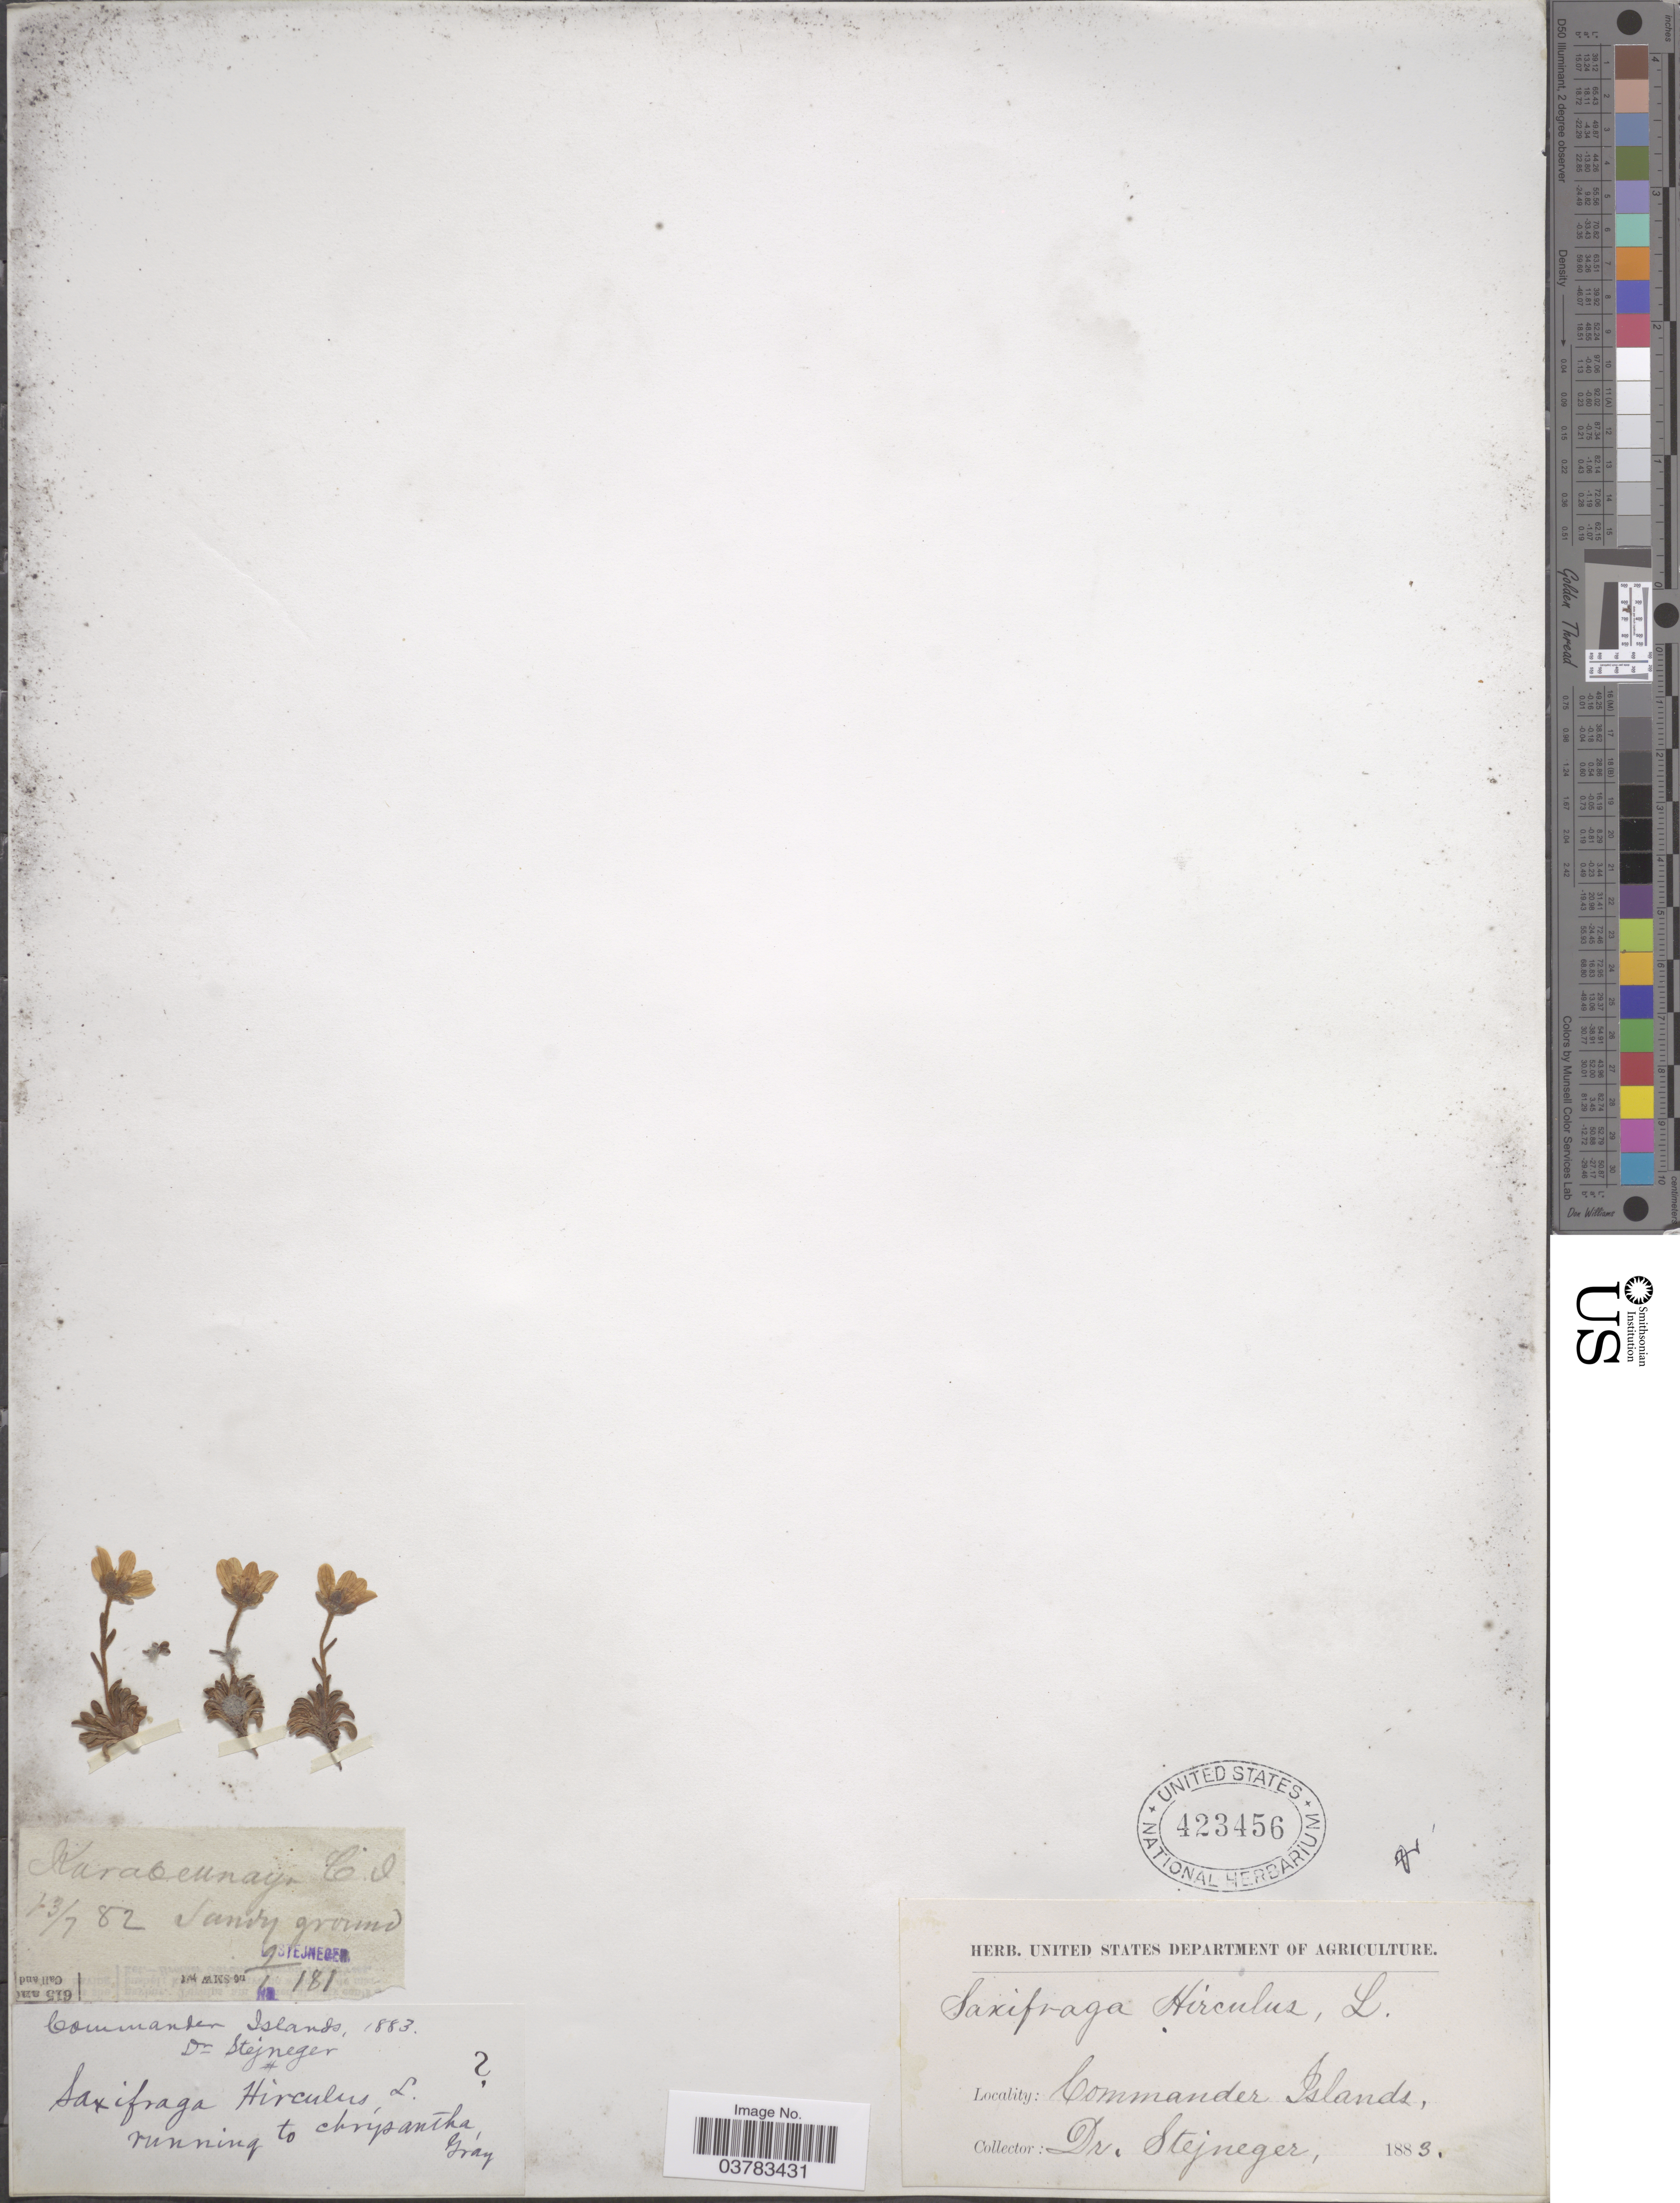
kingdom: Plantae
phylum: Tracheophyta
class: Magnoliopsida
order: Saxifragales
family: Saxifragaceae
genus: Saxifraga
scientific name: Saxifraga hirculus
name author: L.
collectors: L. Stejneger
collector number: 181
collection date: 1883-07-23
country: Russian Federation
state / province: Kamchatka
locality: Commander Islands.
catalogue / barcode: US 423456